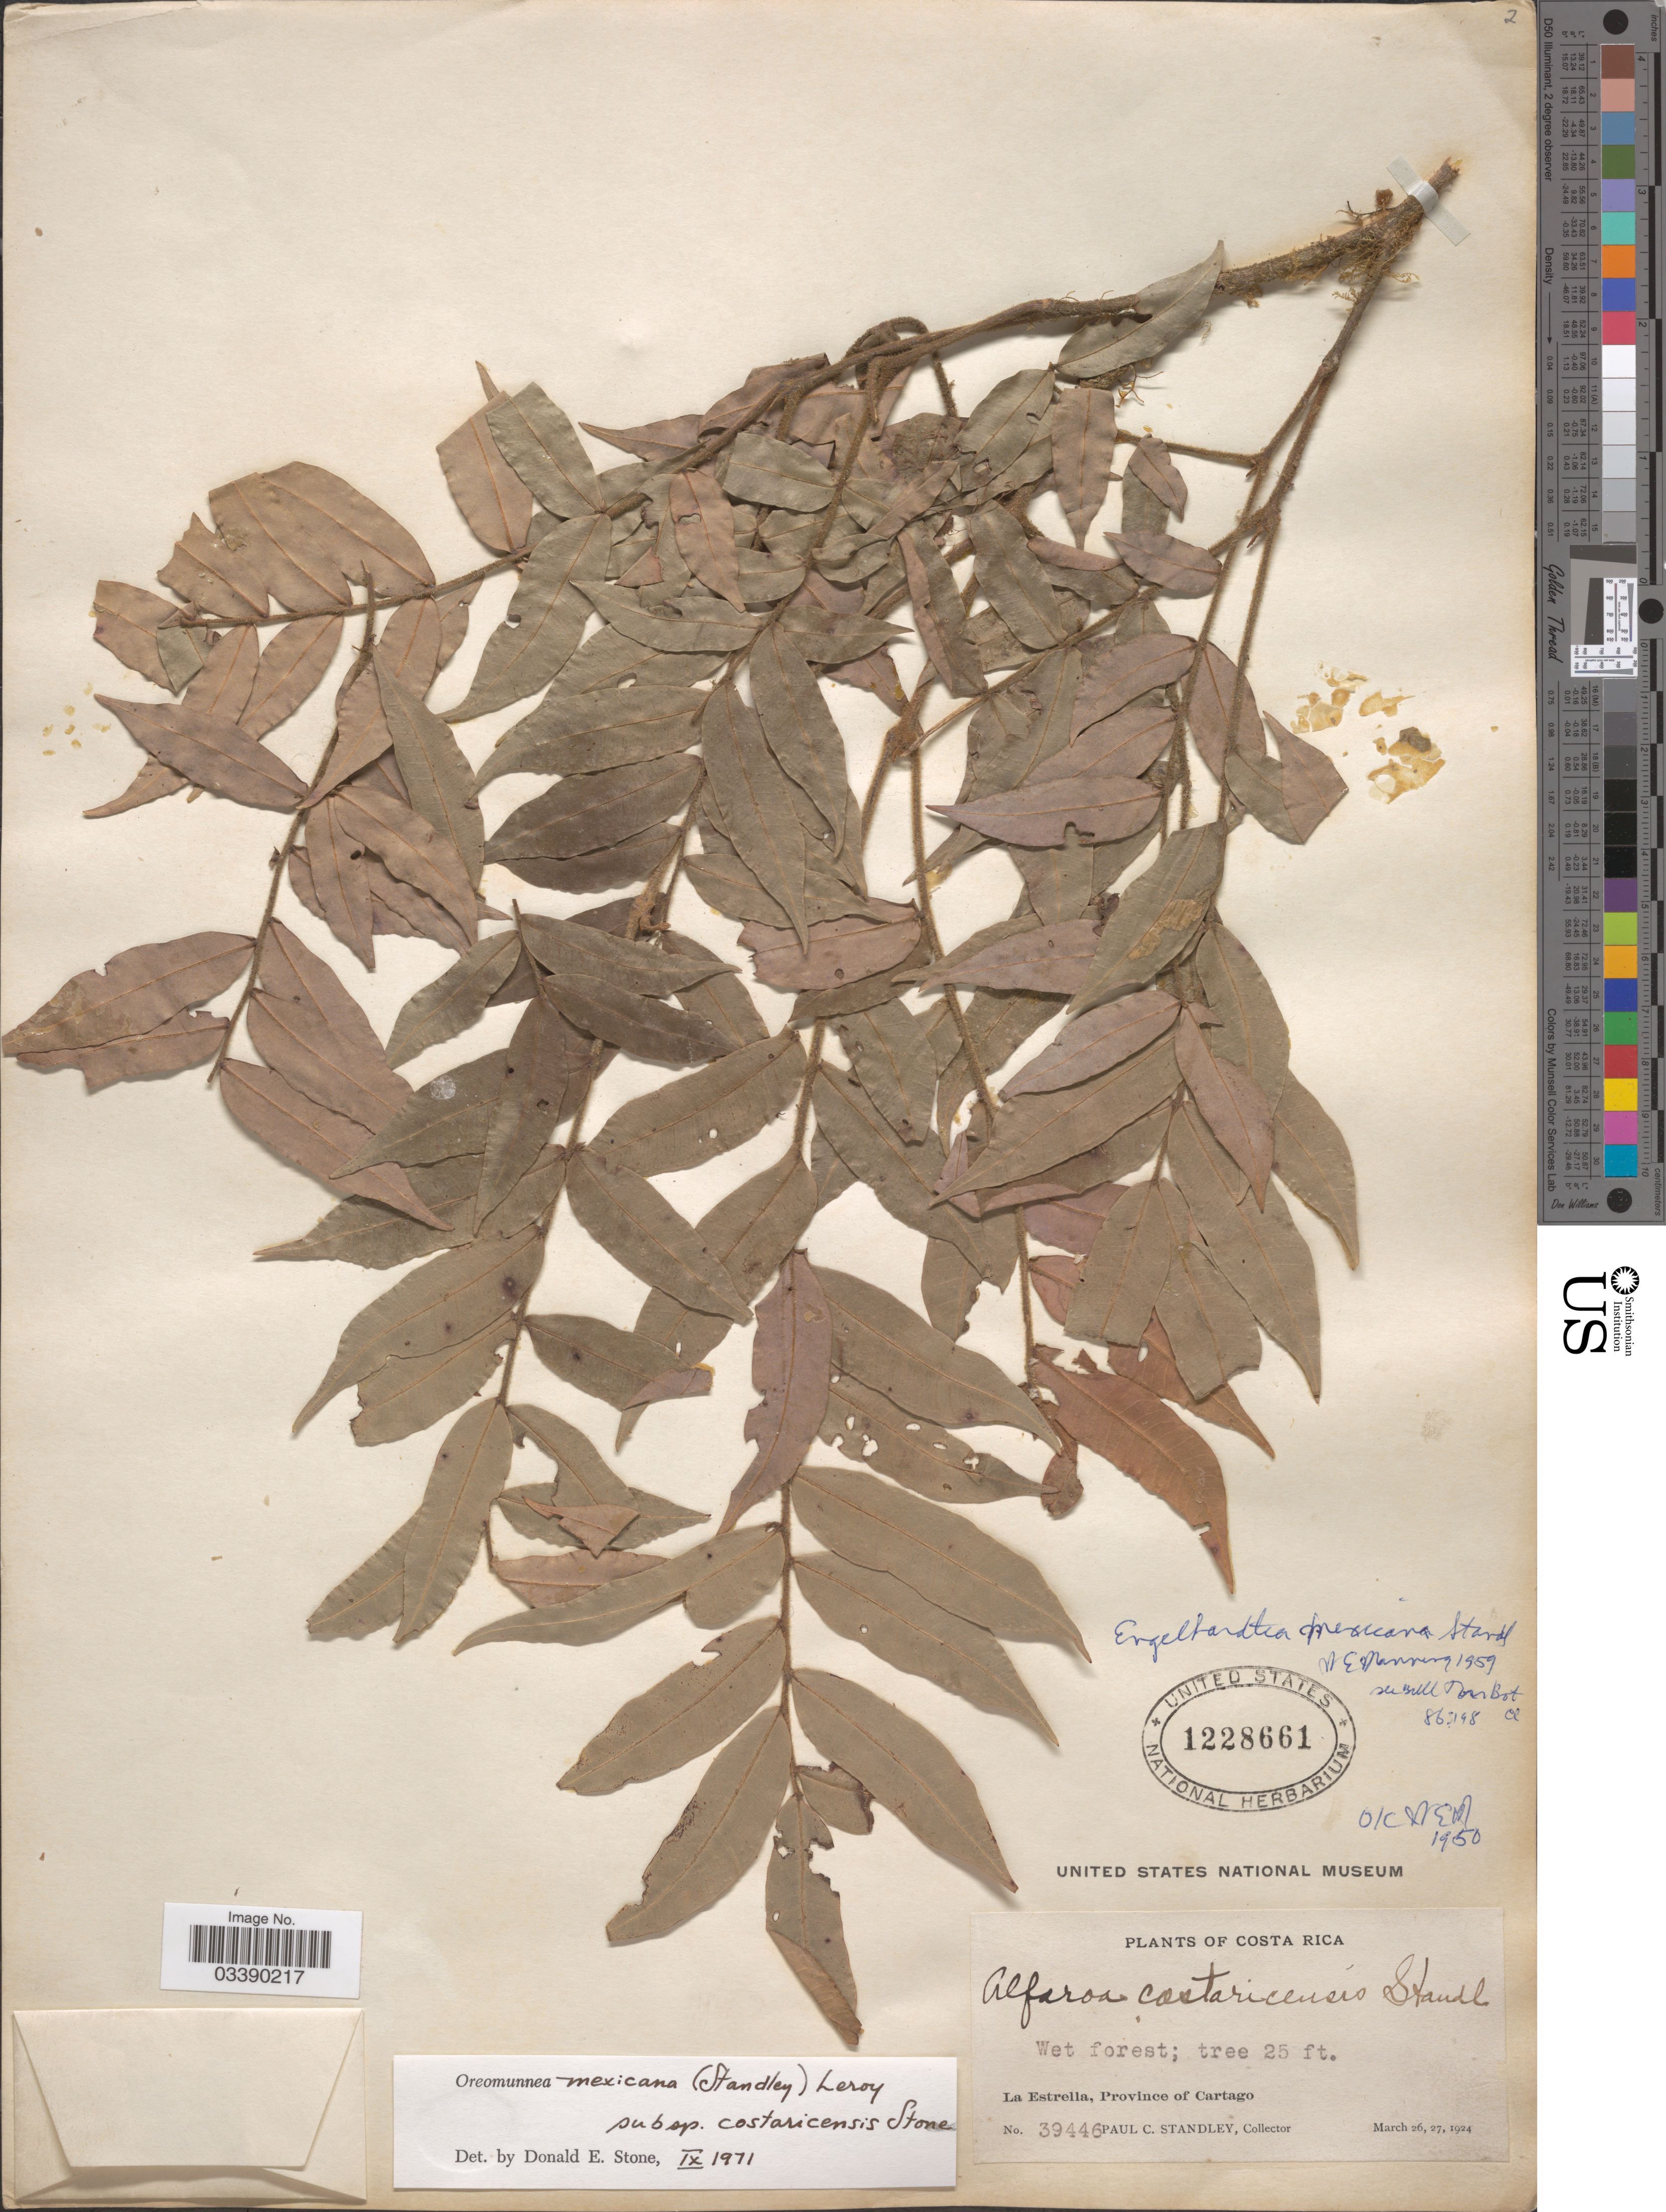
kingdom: Plantae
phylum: Tracheophyta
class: Magnoliopsida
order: Fagales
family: Juglandaceae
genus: Oreomunnea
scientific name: Oreomunnea mexicana subsp. costaricensis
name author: D.E Stone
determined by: Stone, D. E.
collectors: P. C. Standley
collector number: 39446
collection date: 1924-03-26/1924-03-27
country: Costa Rica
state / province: Cartago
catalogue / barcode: US 1228661